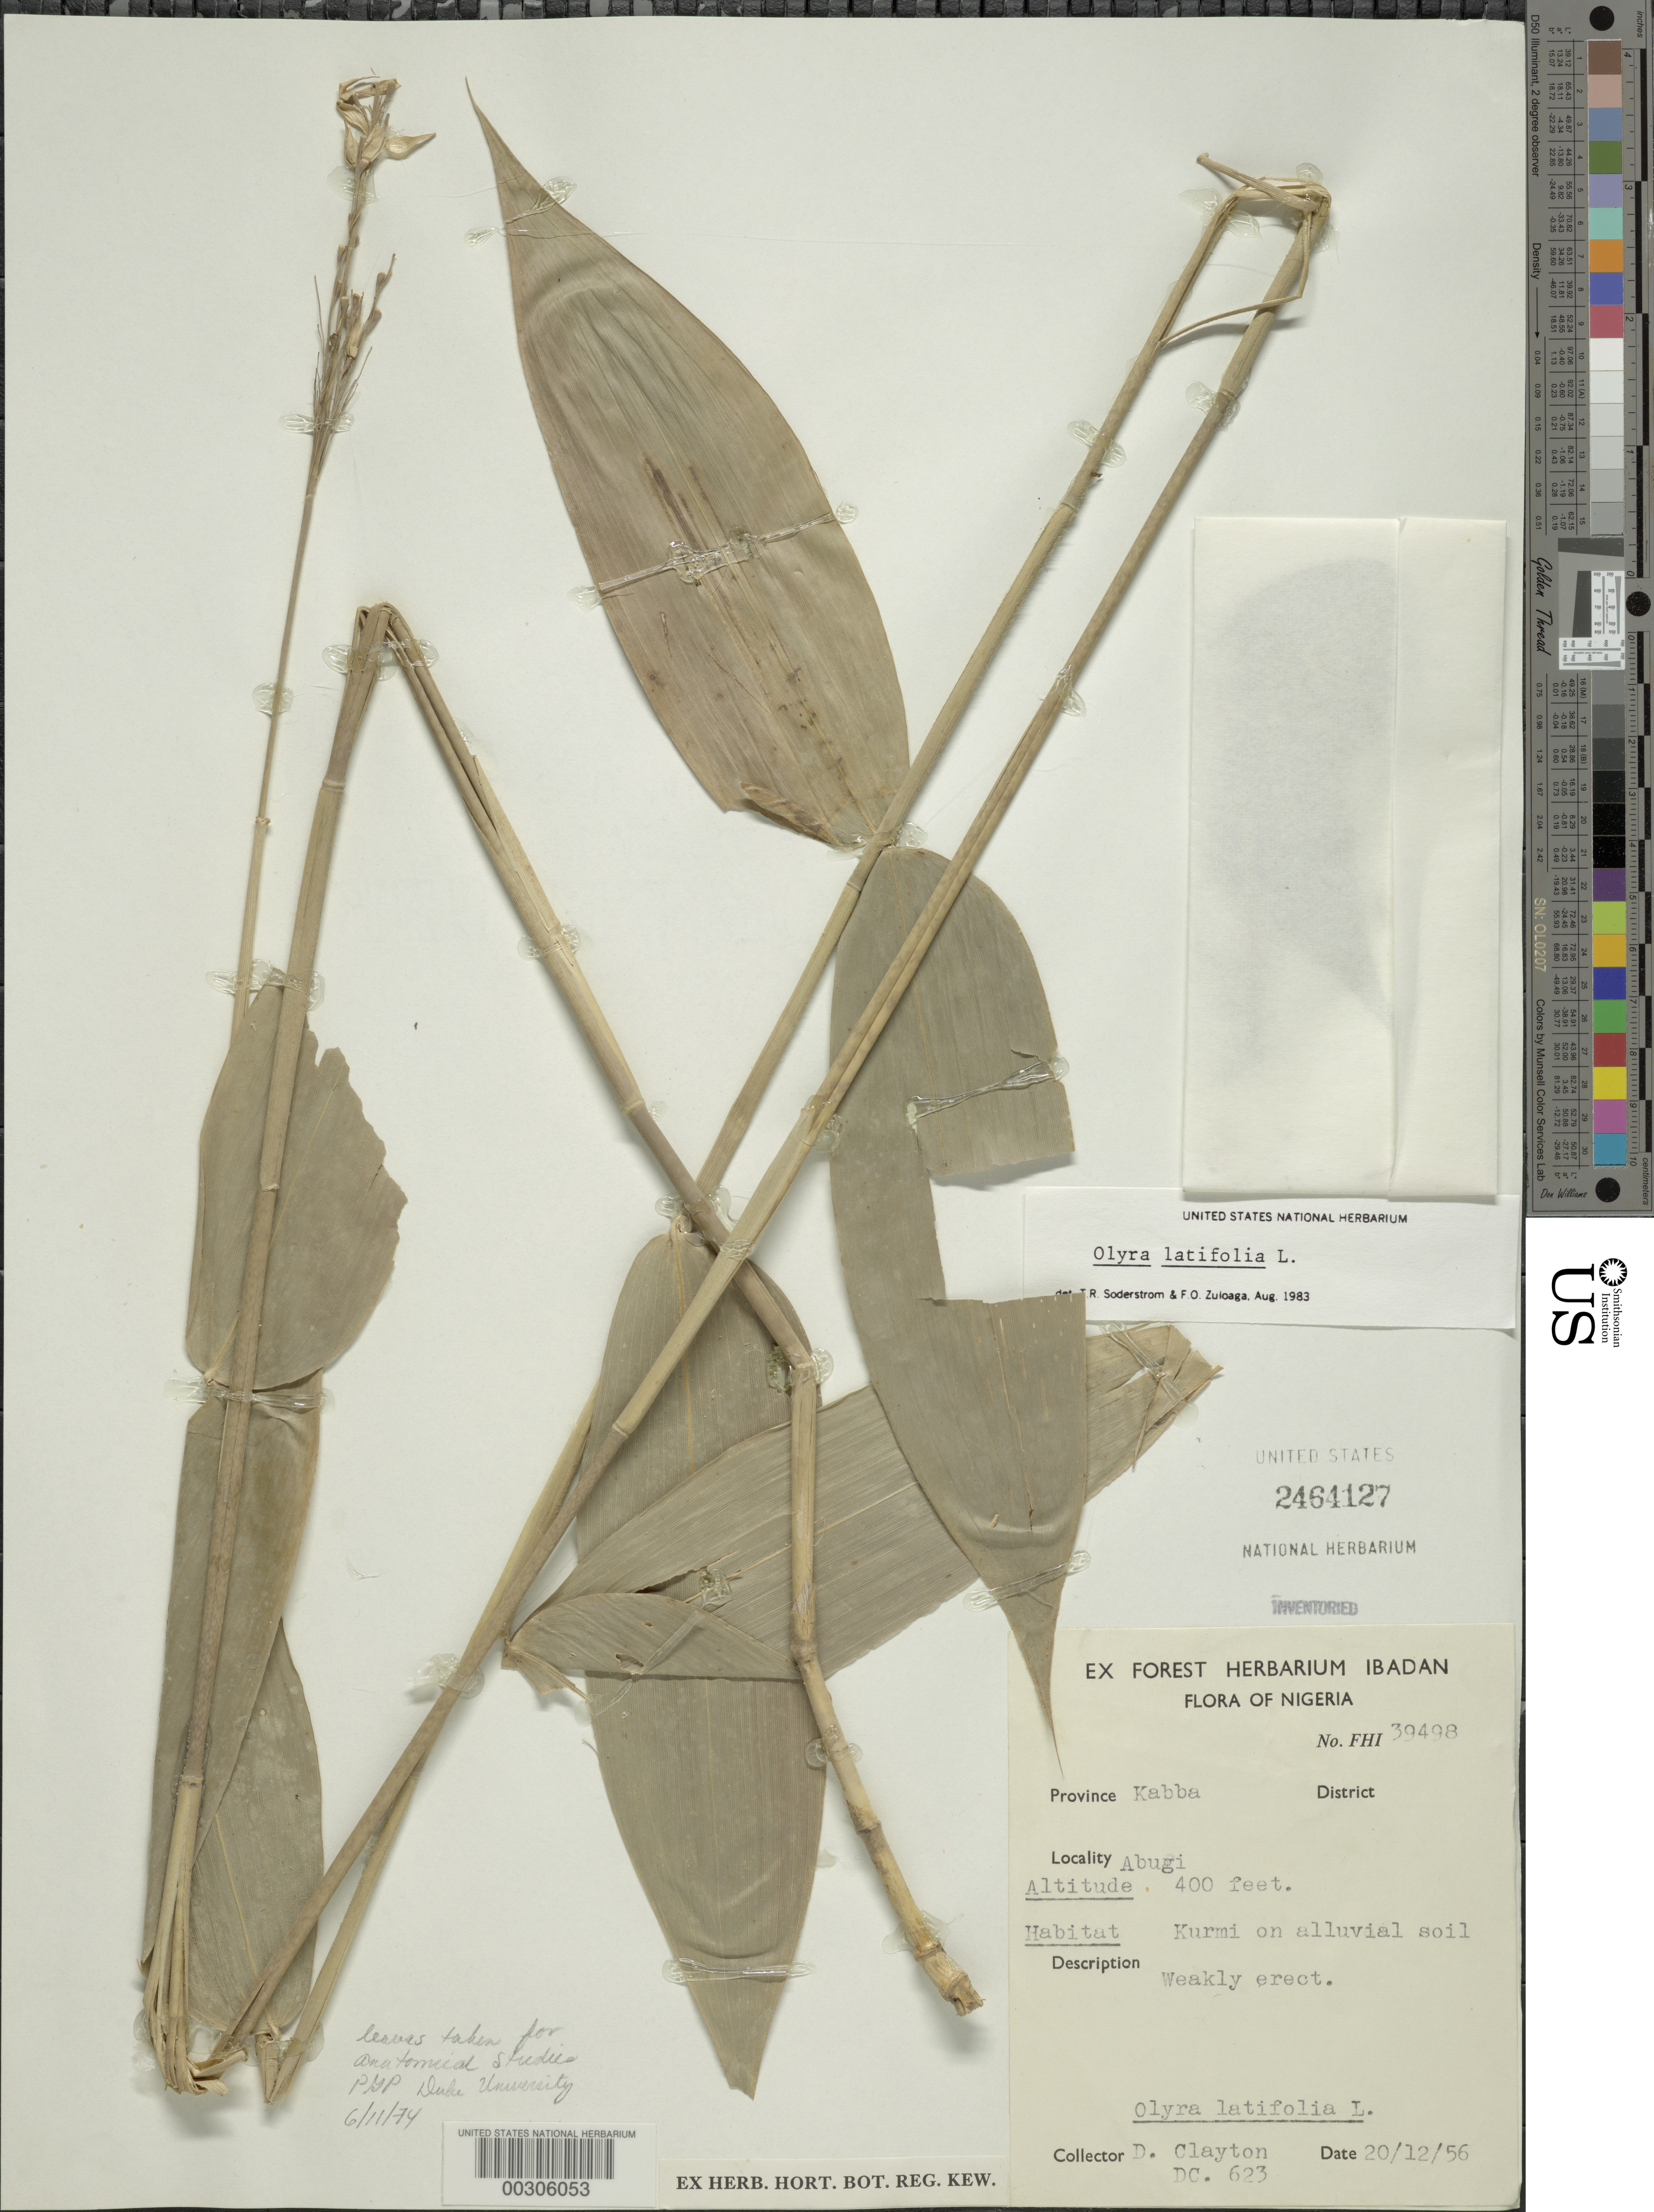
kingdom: Plantae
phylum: Tracheophyta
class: Liliopsida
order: Poales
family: Poaceae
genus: Olyra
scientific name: Olyra latifolia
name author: L.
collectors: D. Clayton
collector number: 623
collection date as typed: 20 Dec 1956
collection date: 1956-12-20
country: Nigeria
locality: Abugi, kabba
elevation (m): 122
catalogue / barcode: US 2464127